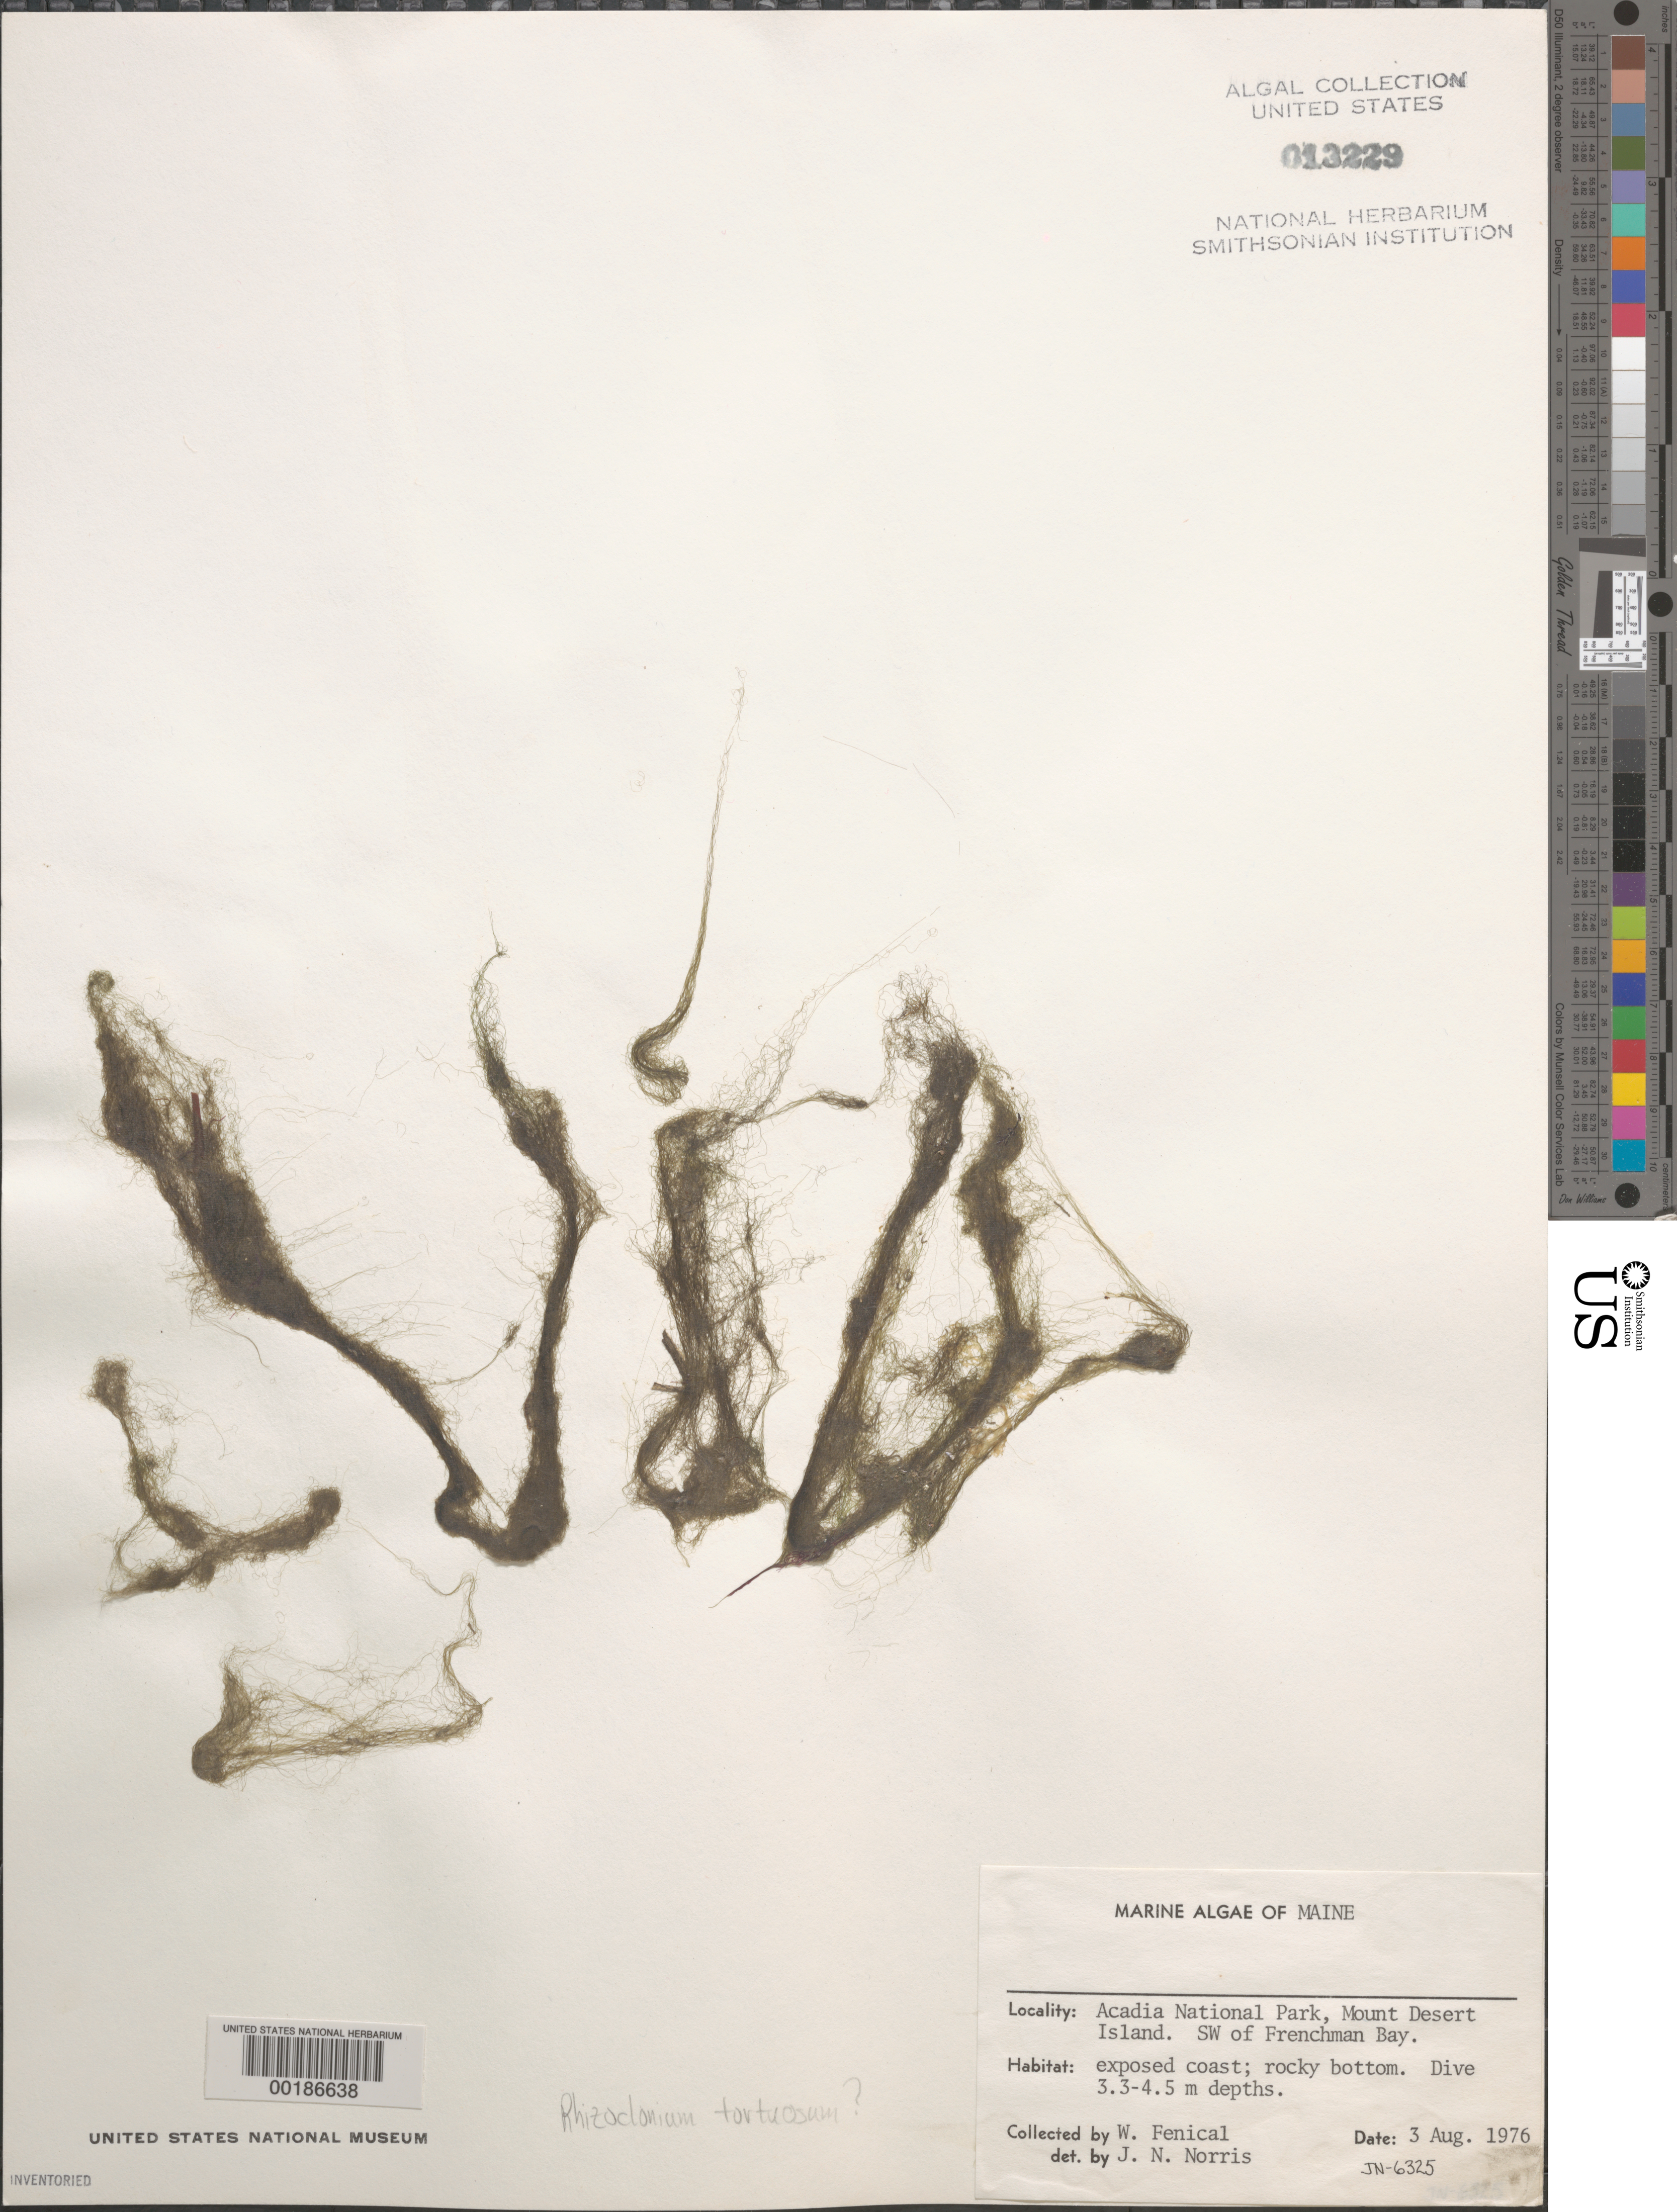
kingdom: Plantae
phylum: Chlorophyta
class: Ulvophyceae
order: Cladophorales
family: Cladophoraceae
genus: Chaetomorpha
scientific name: Chaetomorpha tortuosa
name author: (Dilwyn) Kütz.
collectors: W. Fenical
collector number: Jn-6325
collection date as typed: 03 Aug 1976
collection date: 1976-08-03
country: United States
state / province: Maine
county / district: Hancock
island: Mount Desert Island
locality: Acadia National Park, southwest of Frenchman Bay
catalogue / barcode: US 13229